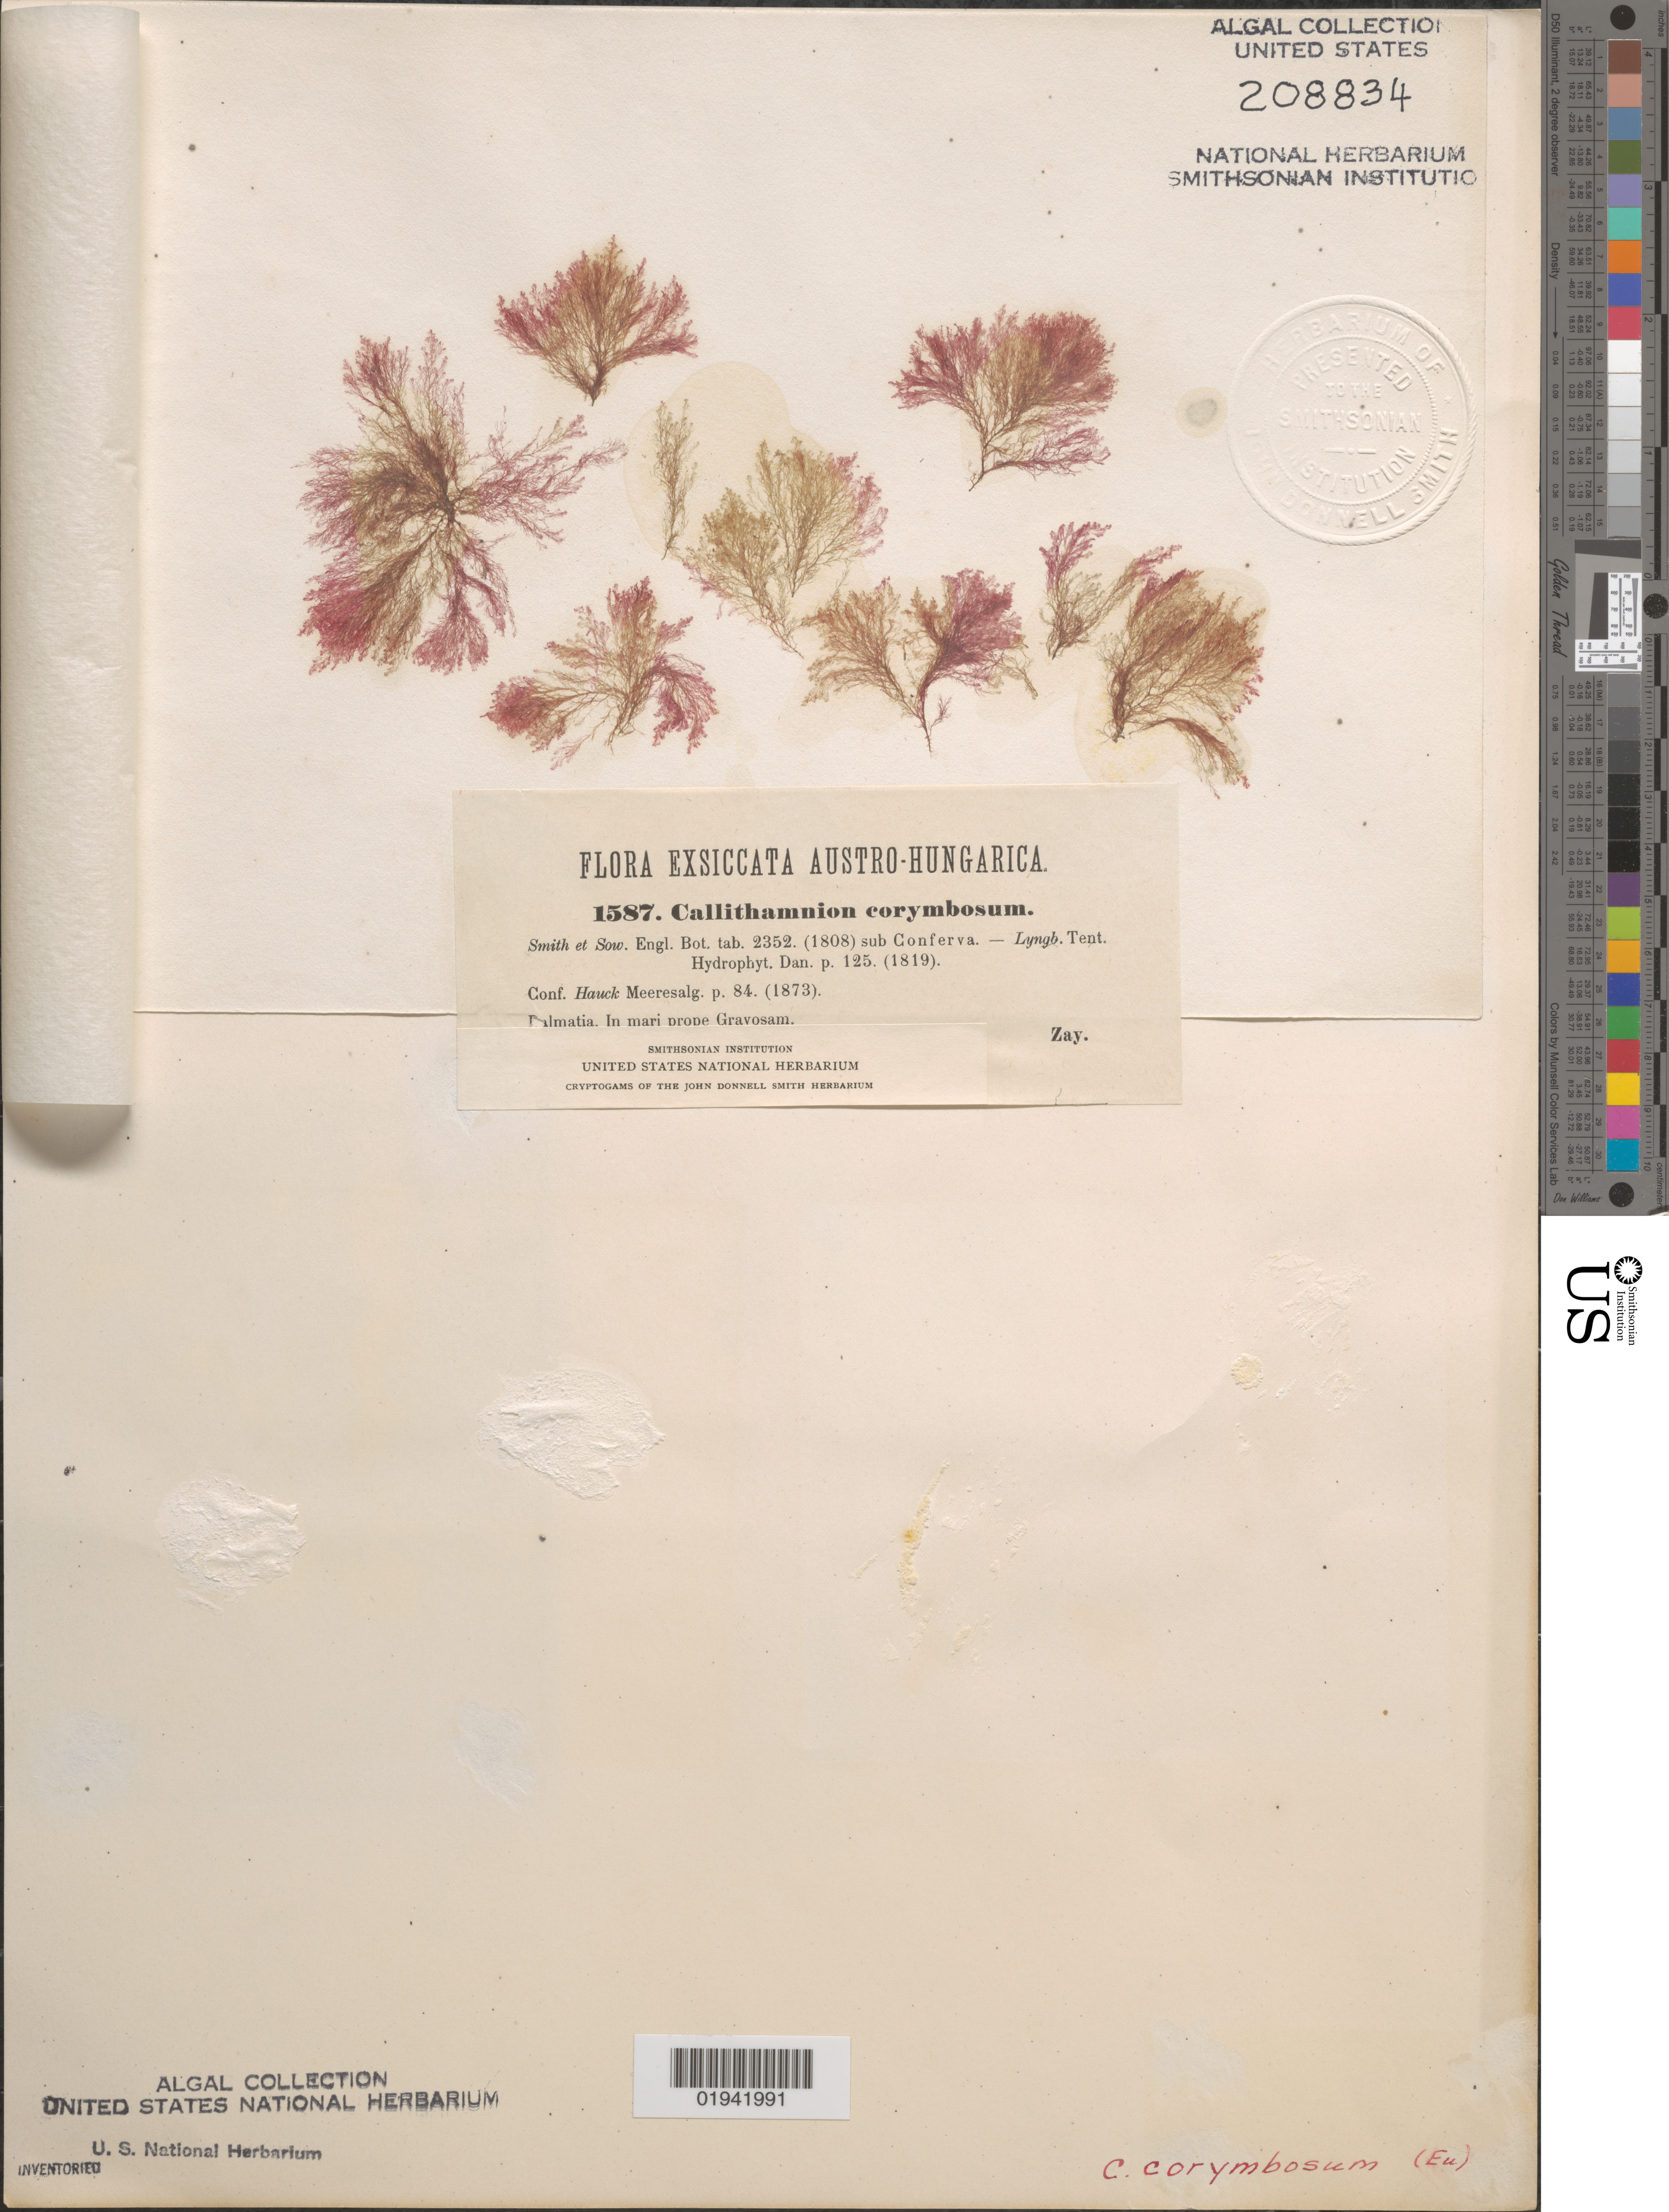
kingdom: Plantae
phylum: Rhodophyta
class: Florideophyceae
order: Ceramiales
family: Callithamniaceae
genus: Callithamnion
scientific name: Callithamnion corymbosum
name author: (Sm.) Lyngb.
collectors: -. Zay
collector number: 1587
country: Croatia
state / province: Dubrovnik-Neretva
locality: Adriatic Sea near Gruz (Gravosam)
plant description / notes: Flora Exsiccata Austro-Hungarica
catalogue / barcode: US 208834